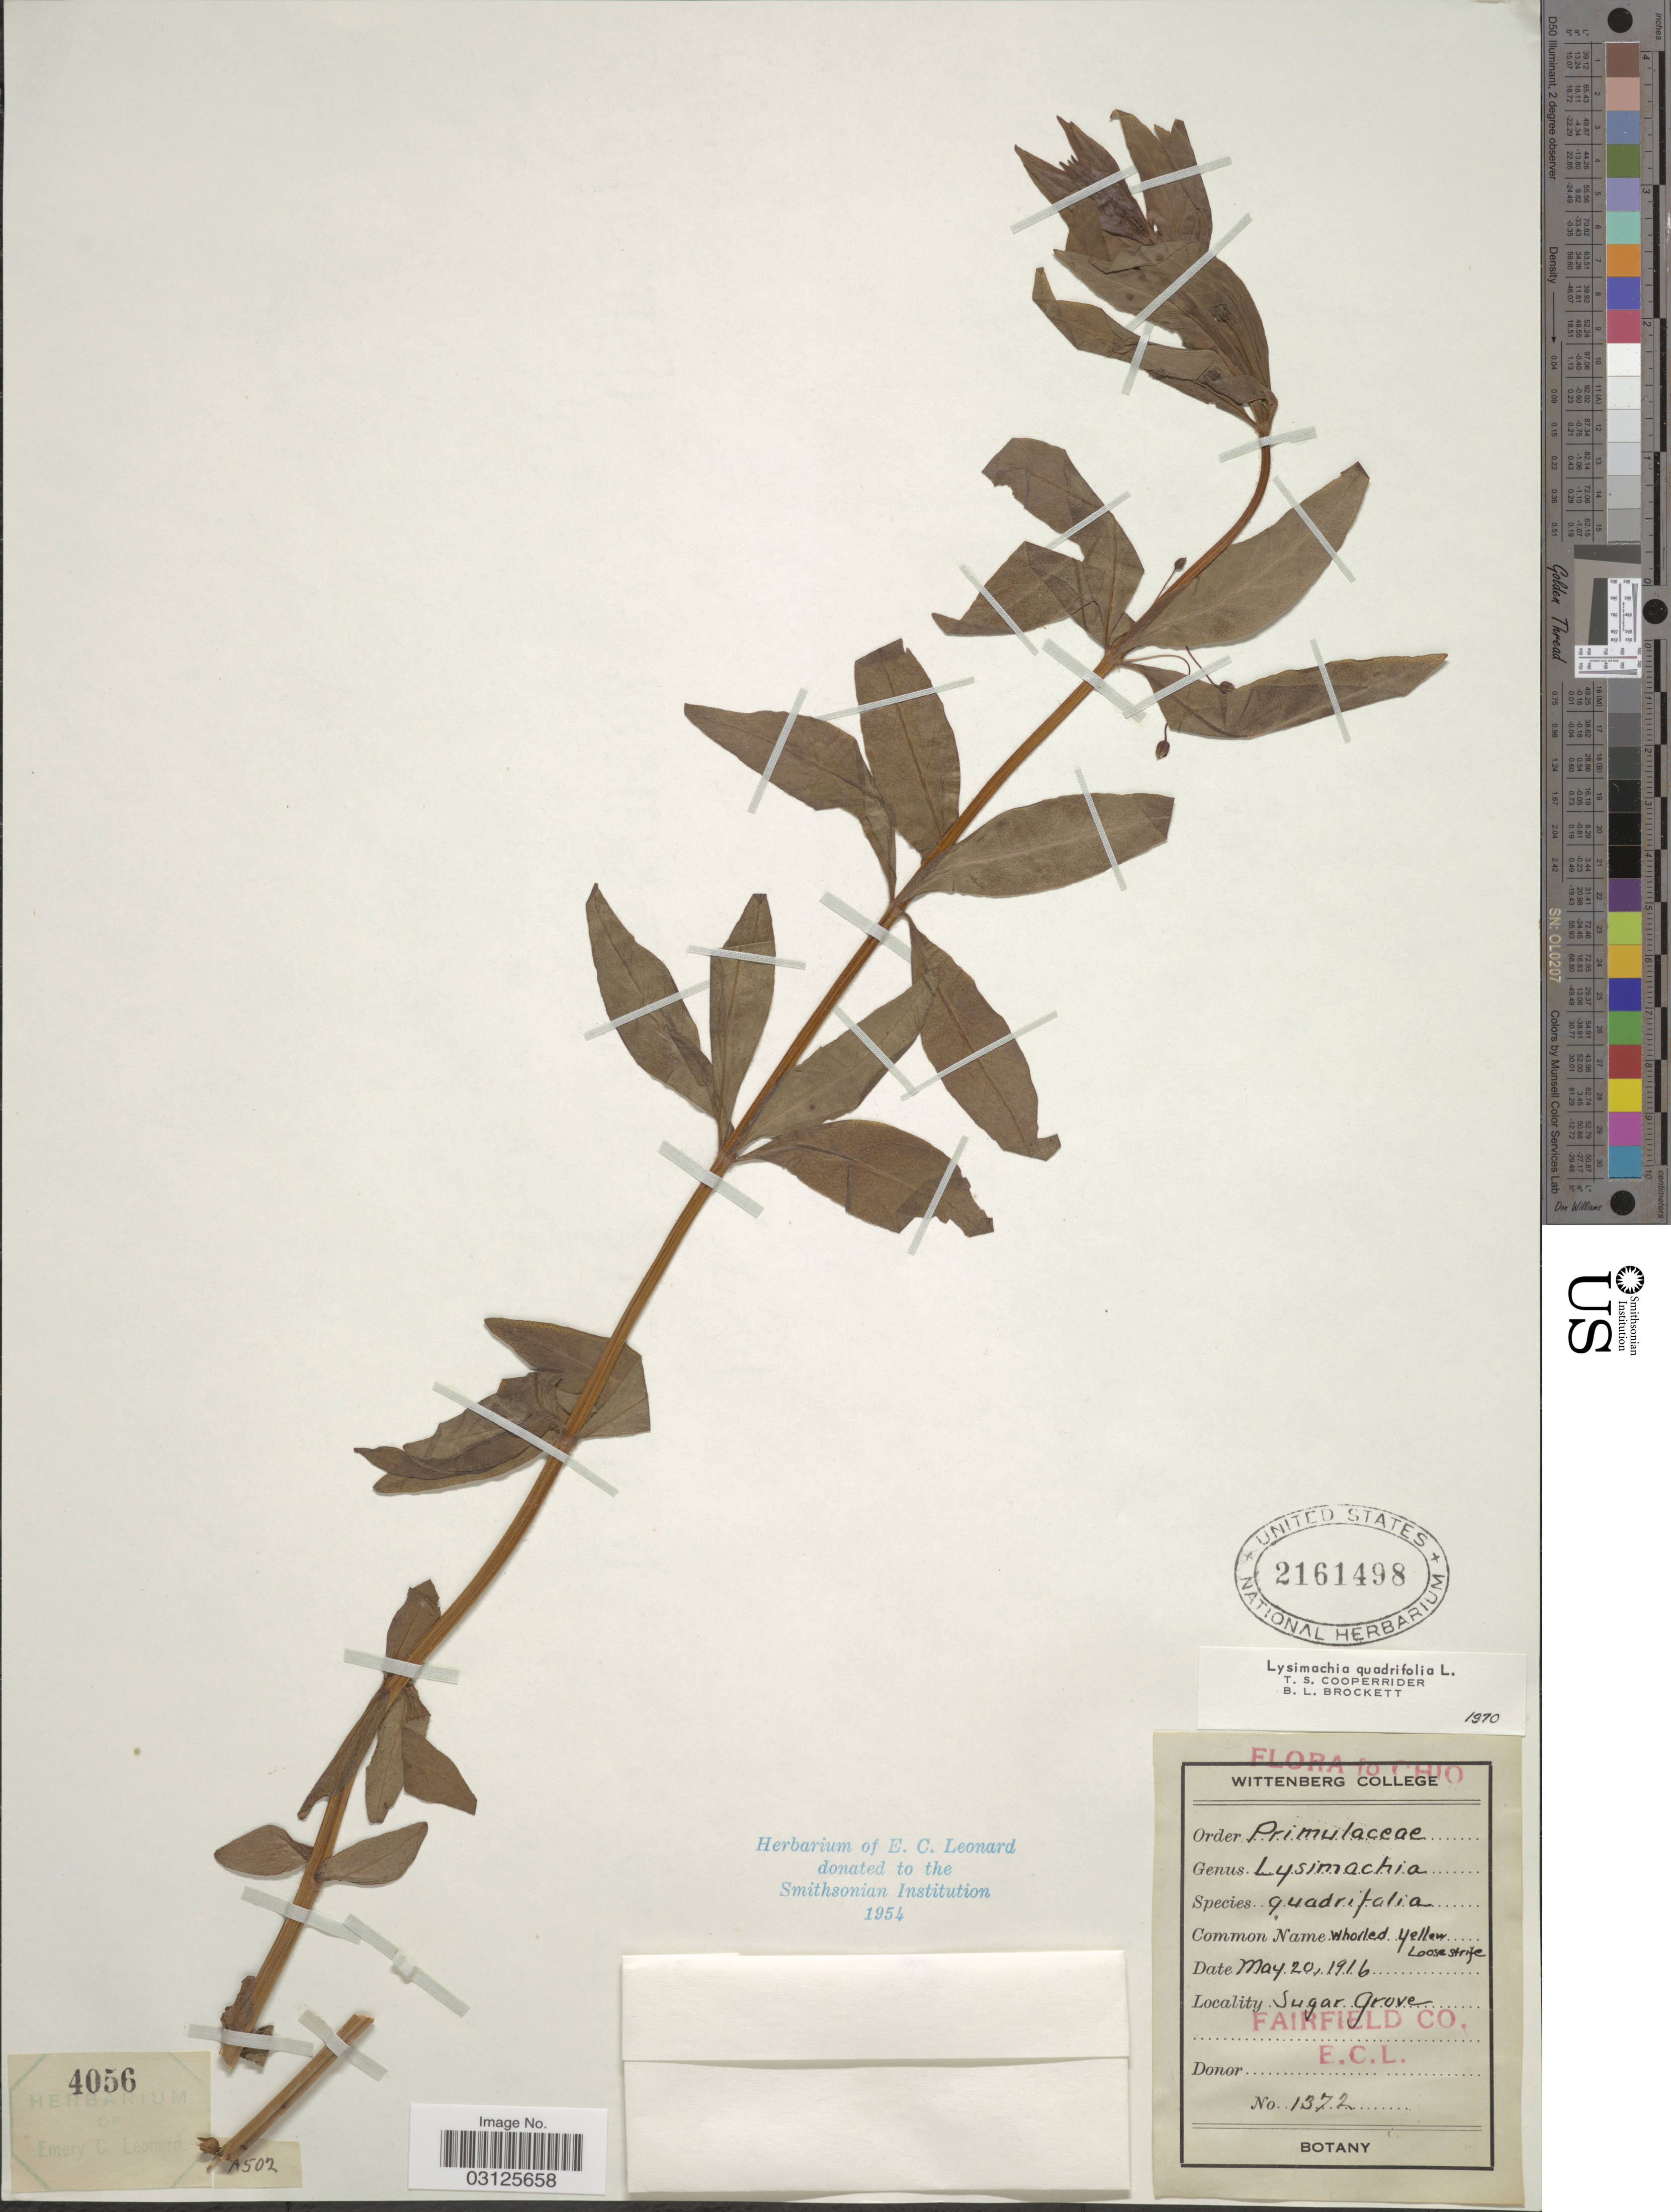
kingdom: Plantae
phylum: Tracheophyta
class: Magnoliopsida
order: Ericales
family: Primulaceae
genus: Lysimachia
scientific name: Lysimachia quadrifolia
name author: L.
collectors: E. C. Leonard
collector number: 1372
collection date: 1916-05-20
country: United States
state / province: Ohio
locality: Sugar Grove, Fairfield Co.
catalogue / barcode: US 2161498